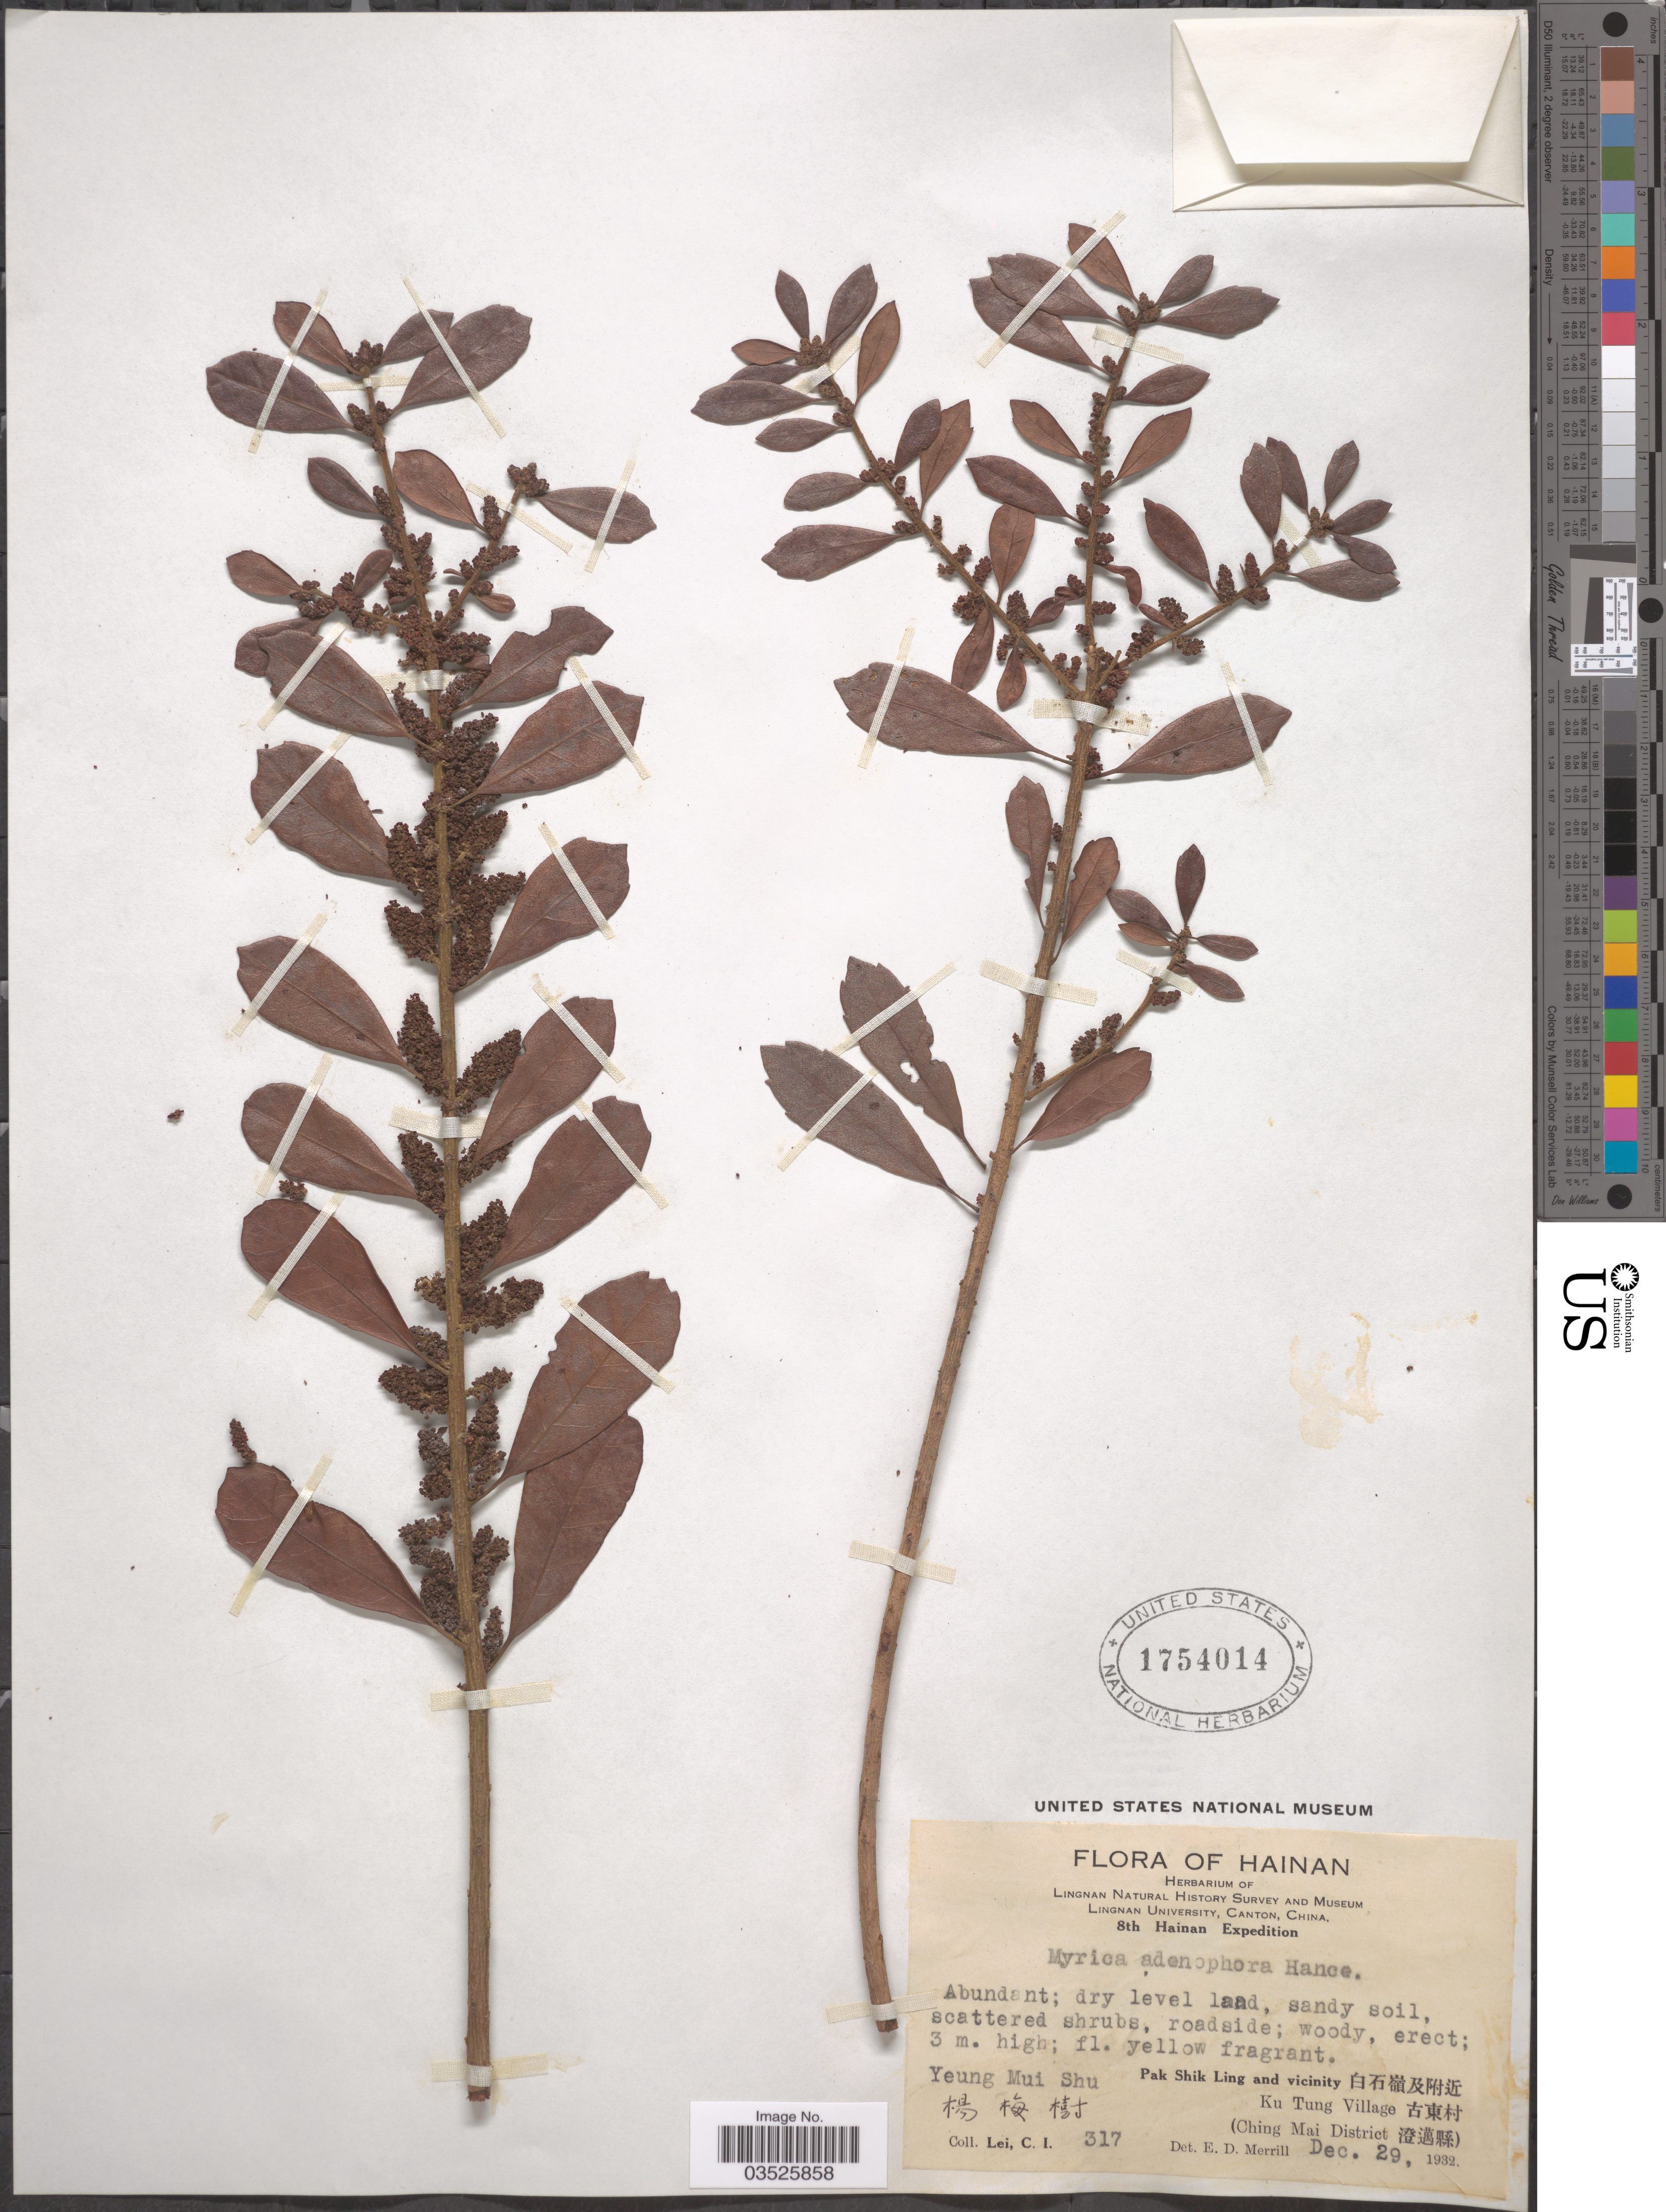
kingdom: Plantae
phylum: Tracheophyta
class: Magnoliopsida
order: Fagales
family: Myricaceae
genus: Morella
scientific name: Morella adenophora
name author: (Hance) J. Herb.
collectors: C. I. Lei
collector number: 317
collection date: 1932-12-29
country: China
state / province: Hainan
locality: Yeung Mui Shu. Pak Shik Ling and vicinity X. Ku Tung Village X. (Ching Mai District X).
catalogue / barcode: US 1754014